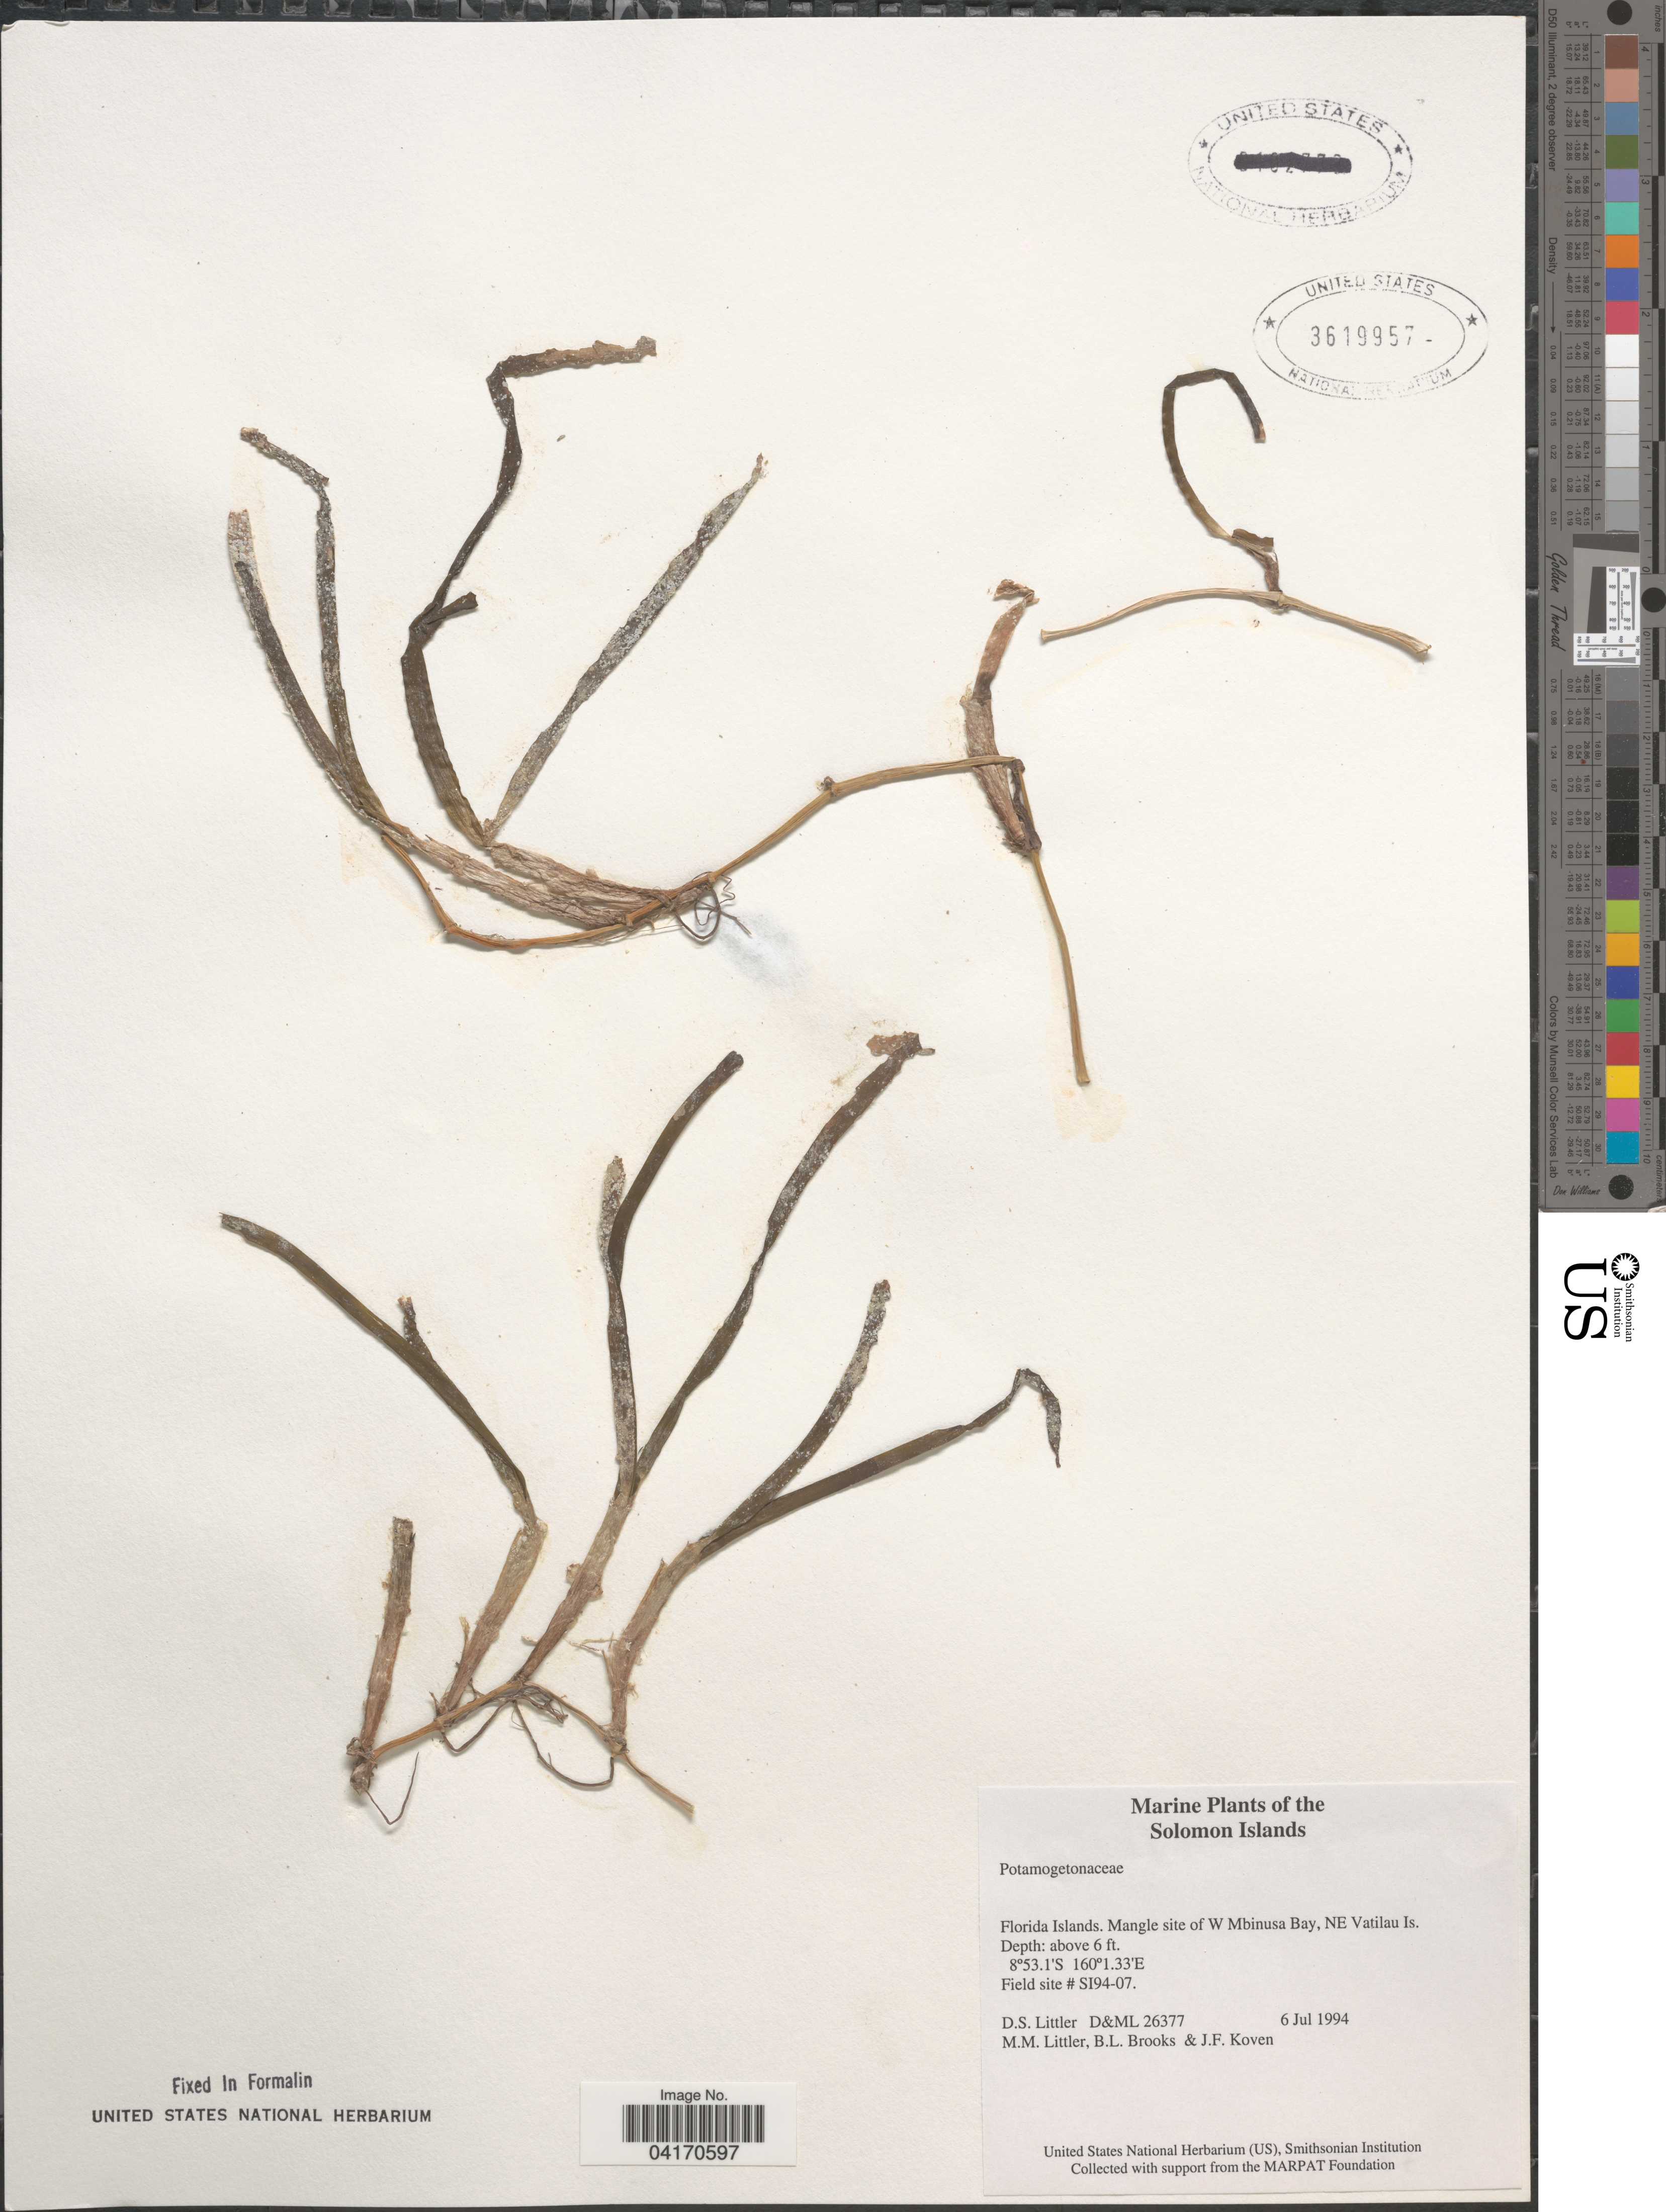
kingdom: Plantae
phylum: Tracheophyta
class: Liliopsida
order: Alismatales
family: Potamogetonaceae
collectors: D. S. Littler, B. Brooks & J. Koven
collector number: D&ML 26377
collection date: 1994-07-06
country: Solomon Islands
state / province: Solomon Islands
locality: Florida Islands. Mangle site of W Mbinusa Bay, NE Vatilau Is. Field site # SI94-07 [unsure placement].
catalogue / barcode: US 3619957